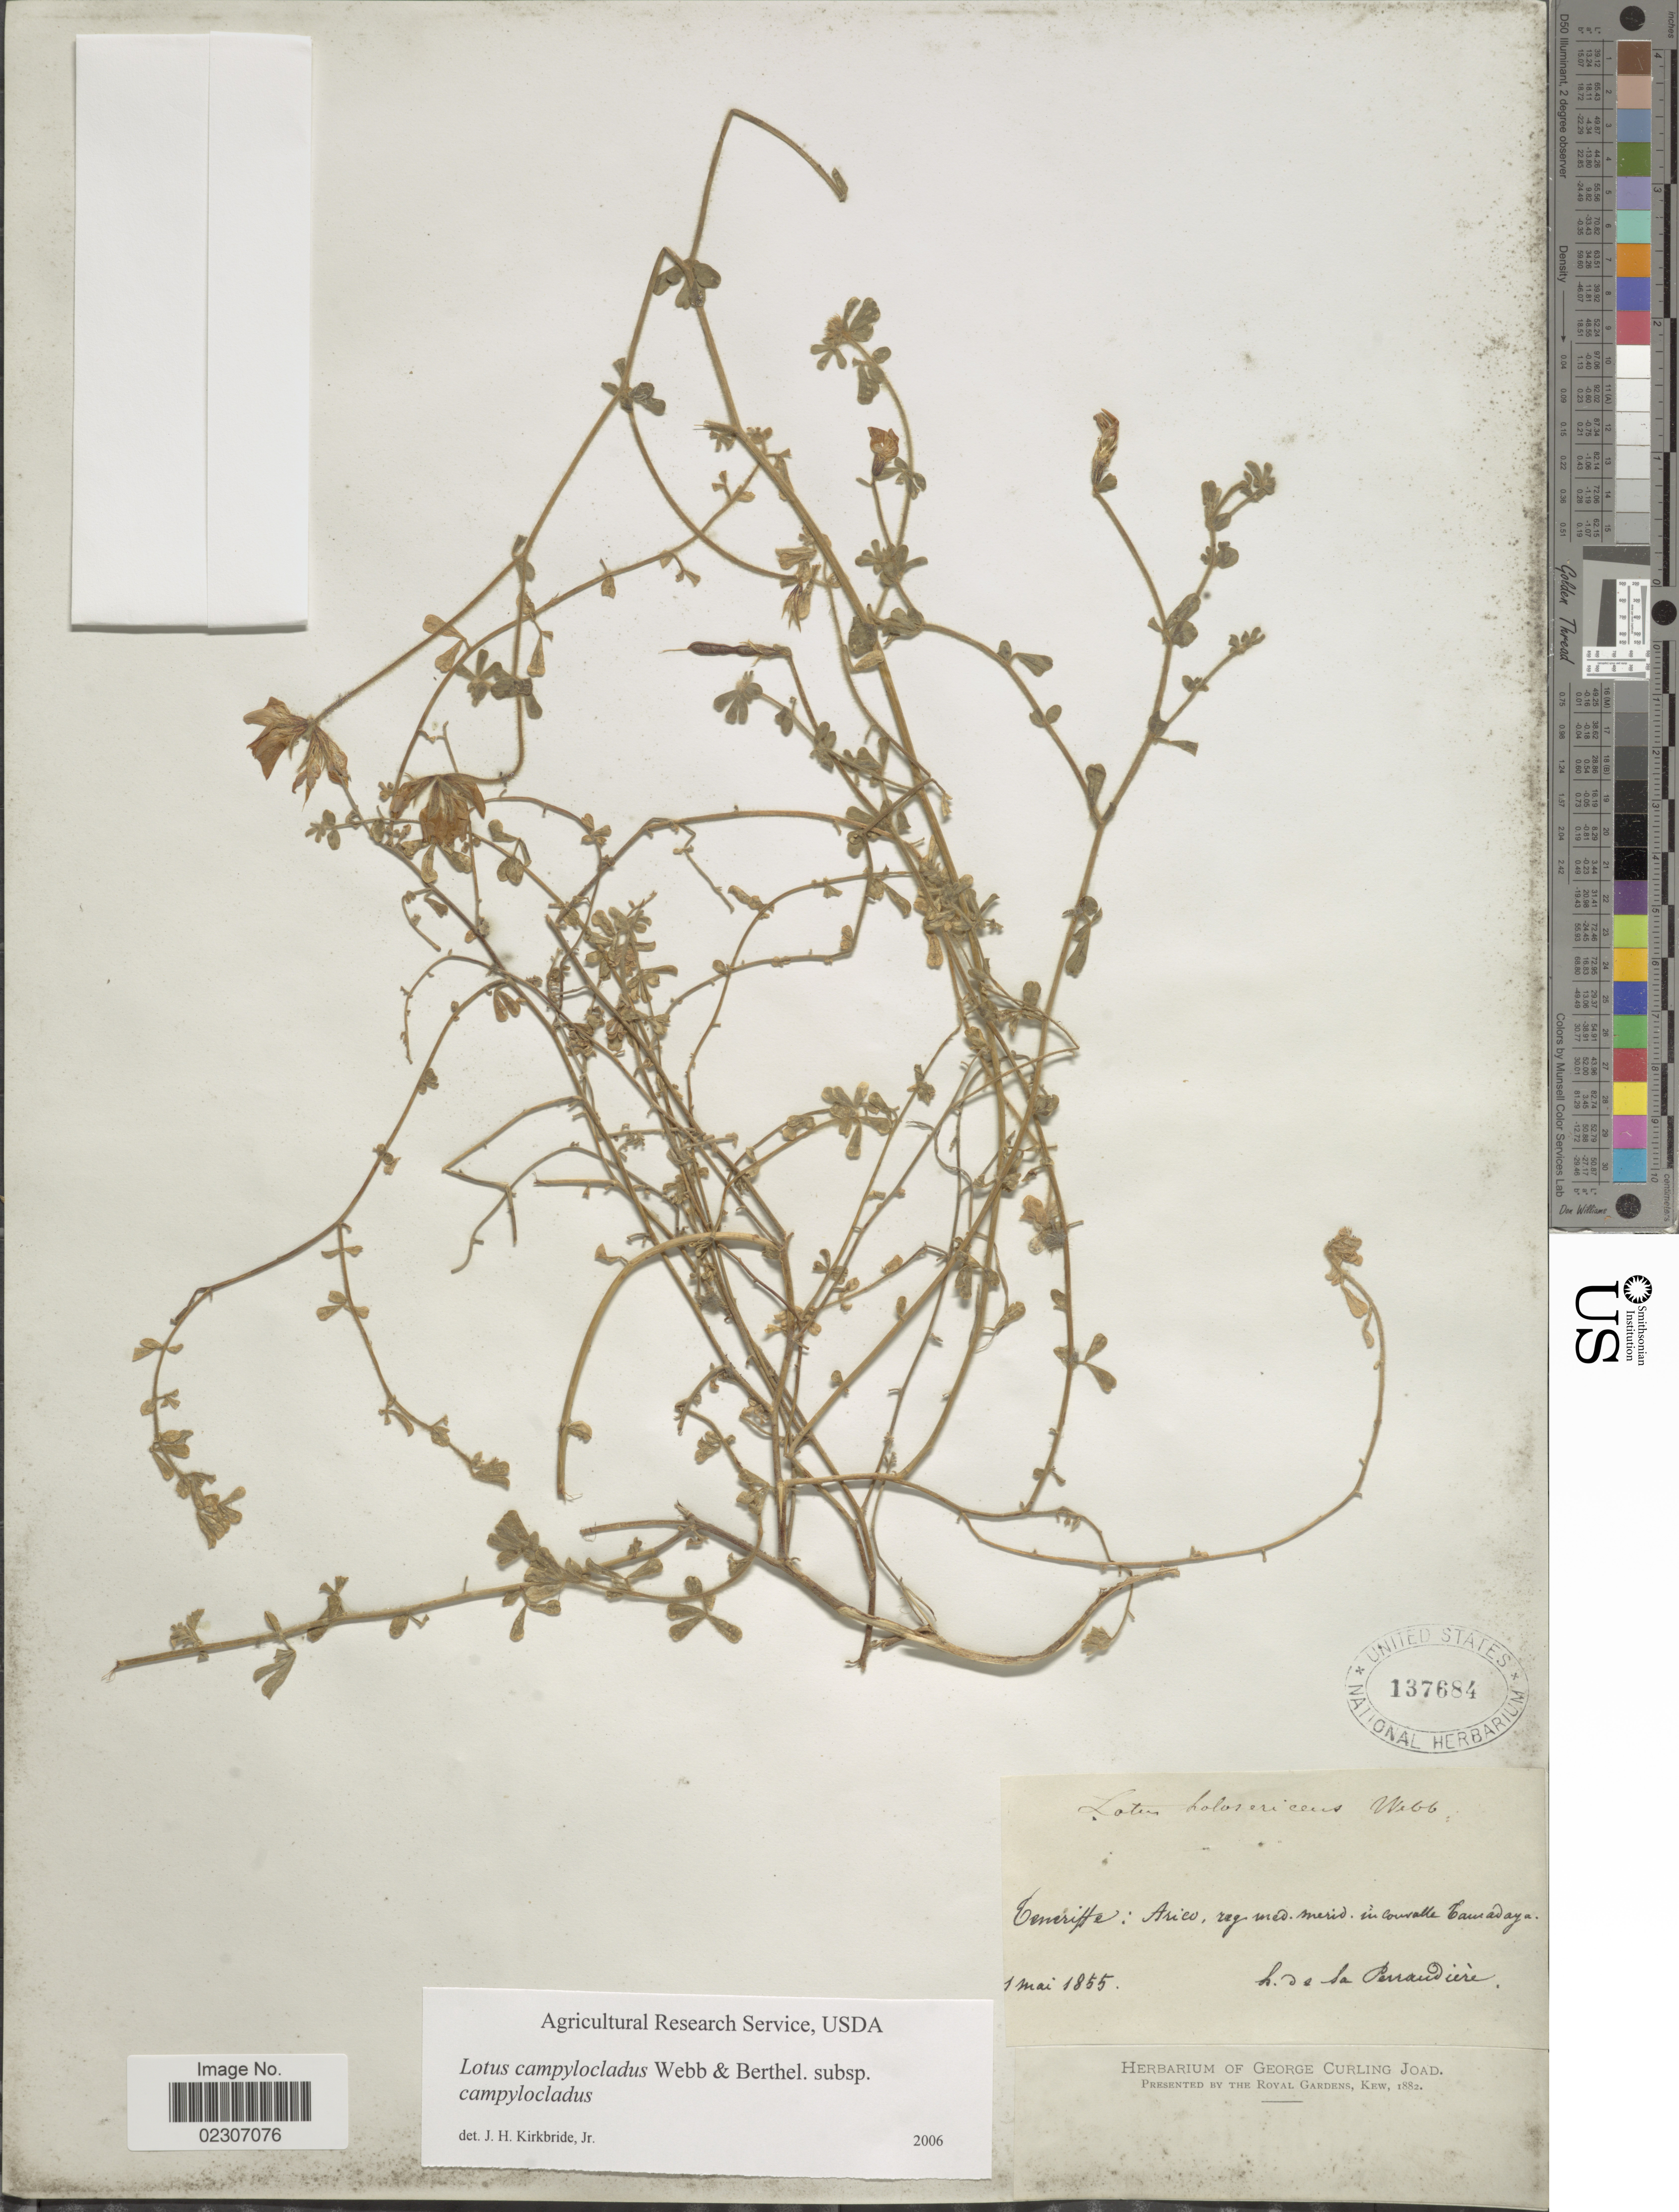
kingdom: Plantae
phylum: Tracheophyta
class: Magnoliopsida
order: Fabales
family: Fabaceae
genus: Lotus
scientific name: Lotus campylocladus subsp. campylocladus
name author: Webb & Berthel.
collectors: H. de la Perraudière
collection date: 1855-05-01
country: Spain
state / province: Canarias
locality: Teneriffe: Arico, reg med merid in convalle Tamadaya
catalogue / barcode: US 137684